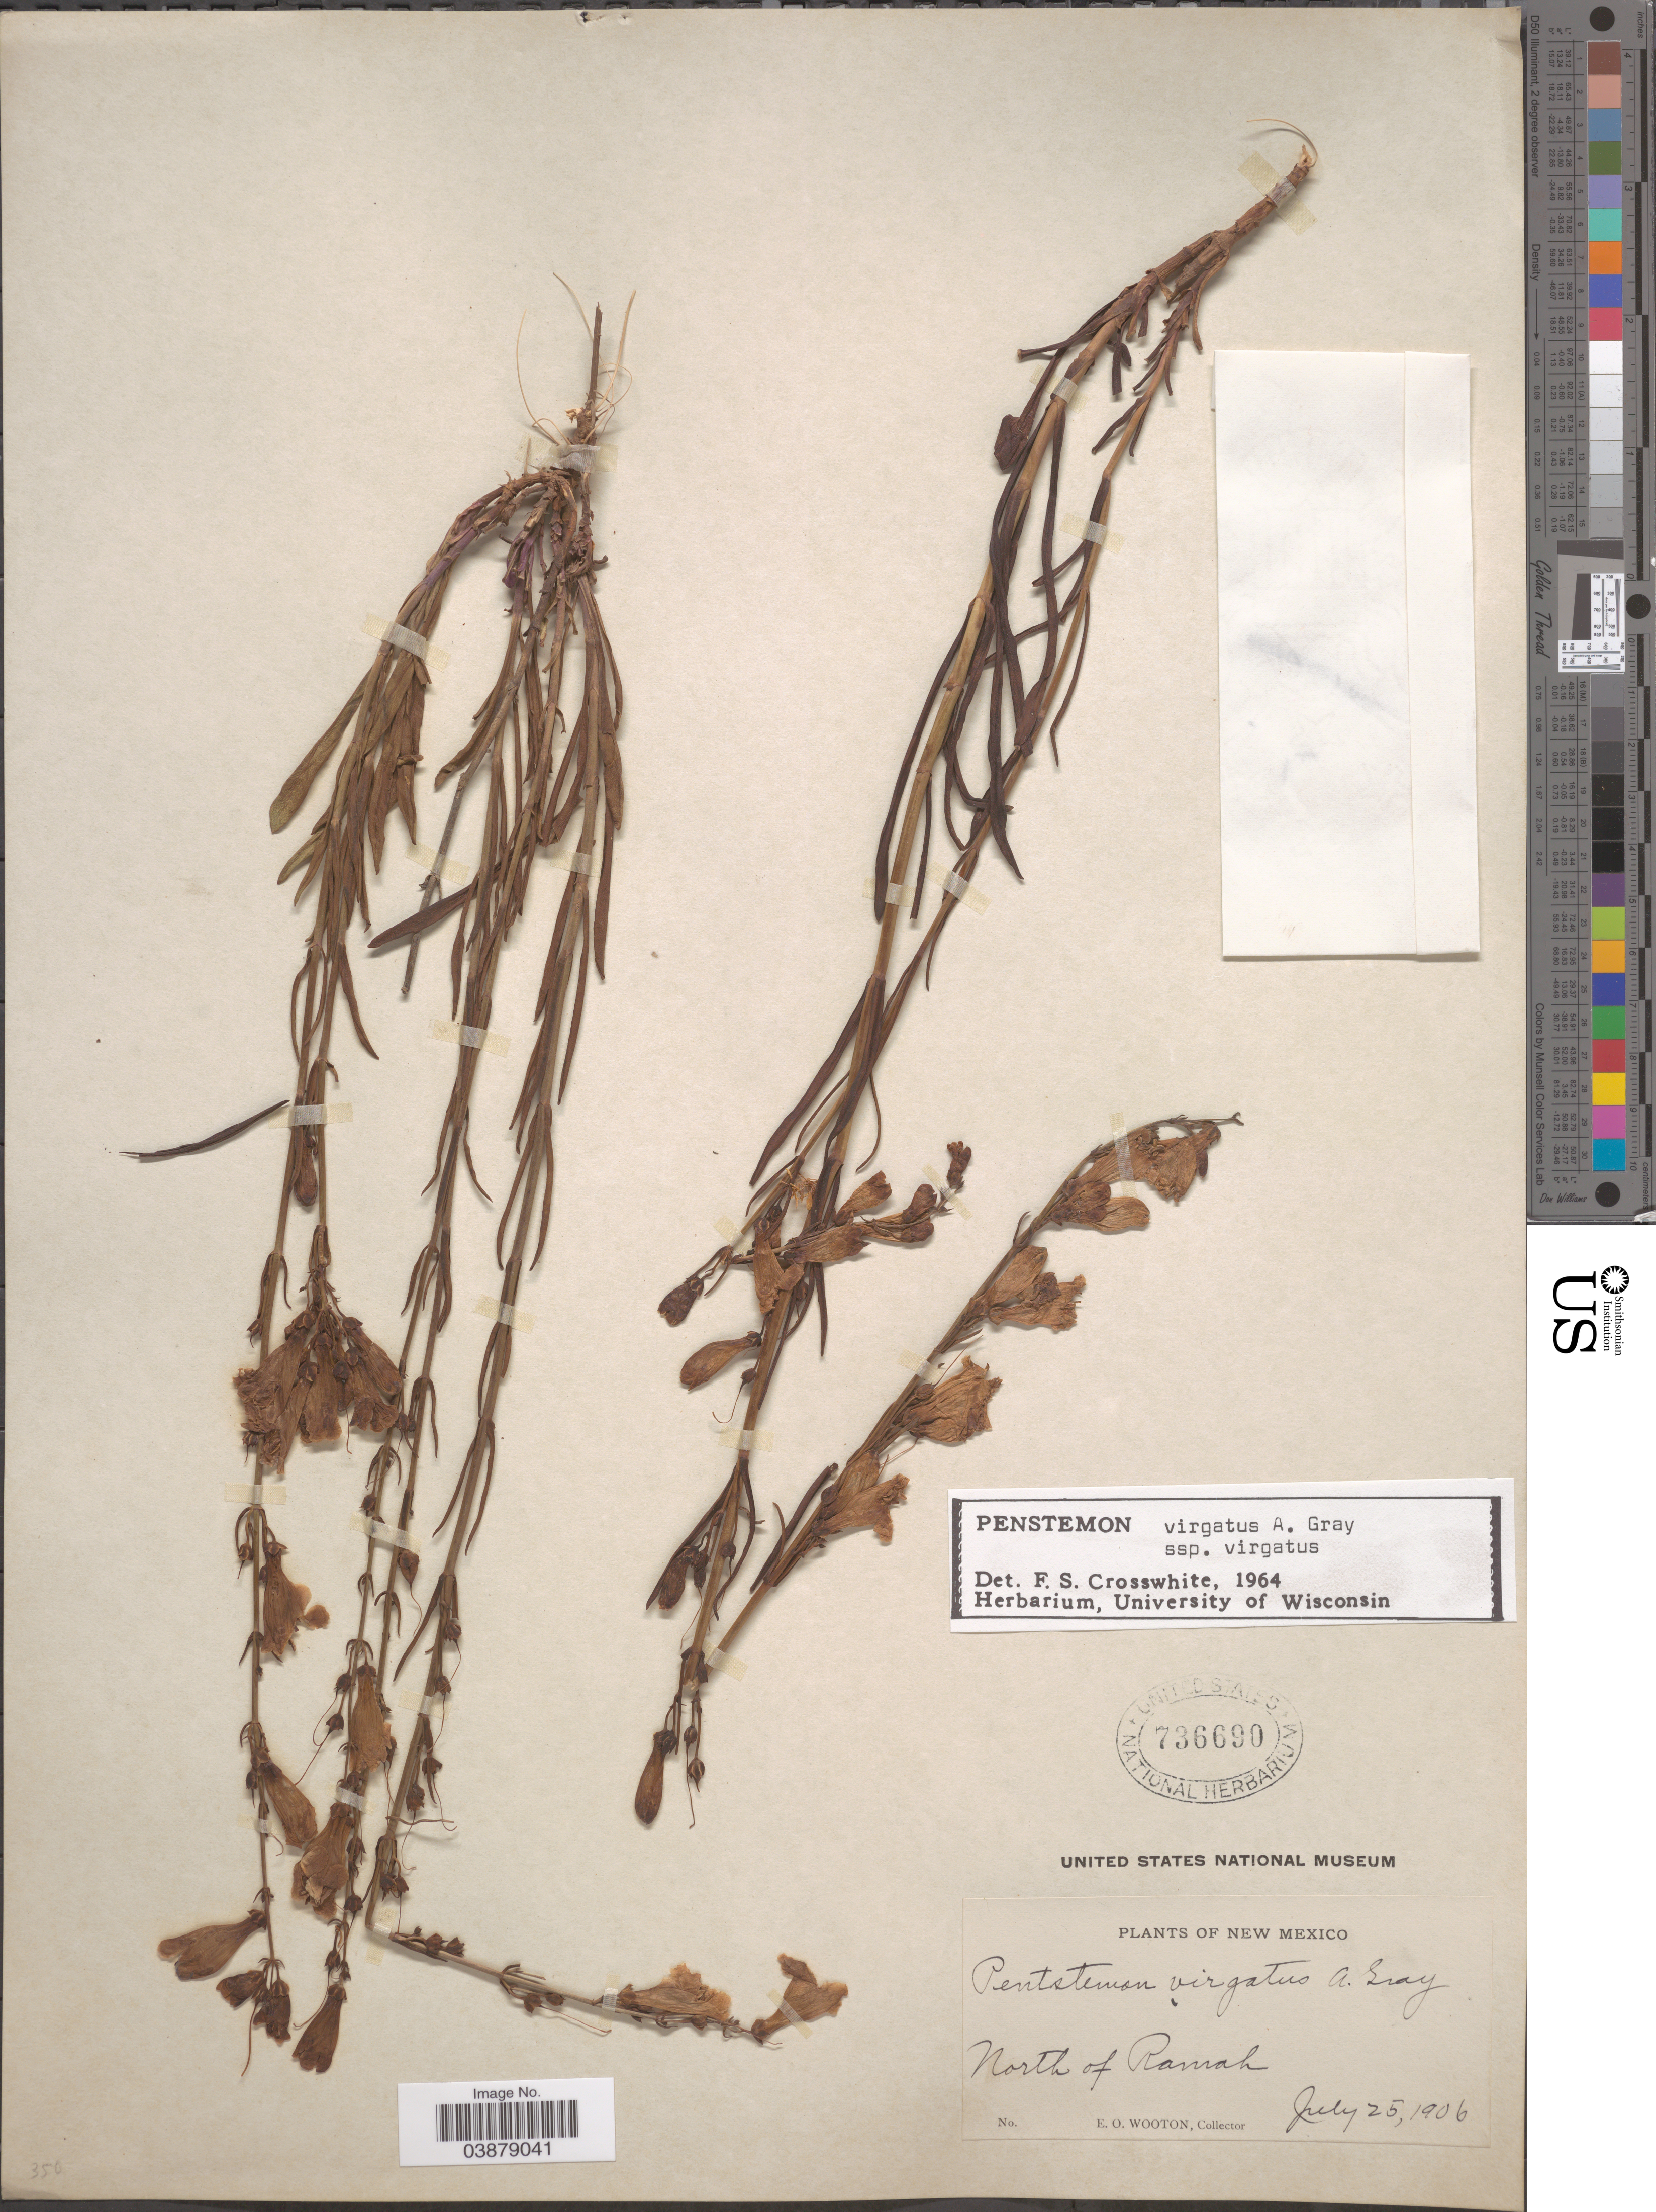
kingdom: Plantae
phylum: Tracheophyta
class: Magnoliopsida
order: Lamiales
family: Plantaginaceae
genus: Penstemon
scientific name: Penstemon virgatus subsp. virgatus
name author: A. Gray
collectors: E. O. Wooton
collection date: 1906-07-25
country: United States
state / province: New Mexico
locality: North of Ramah.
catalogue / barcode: US 736690